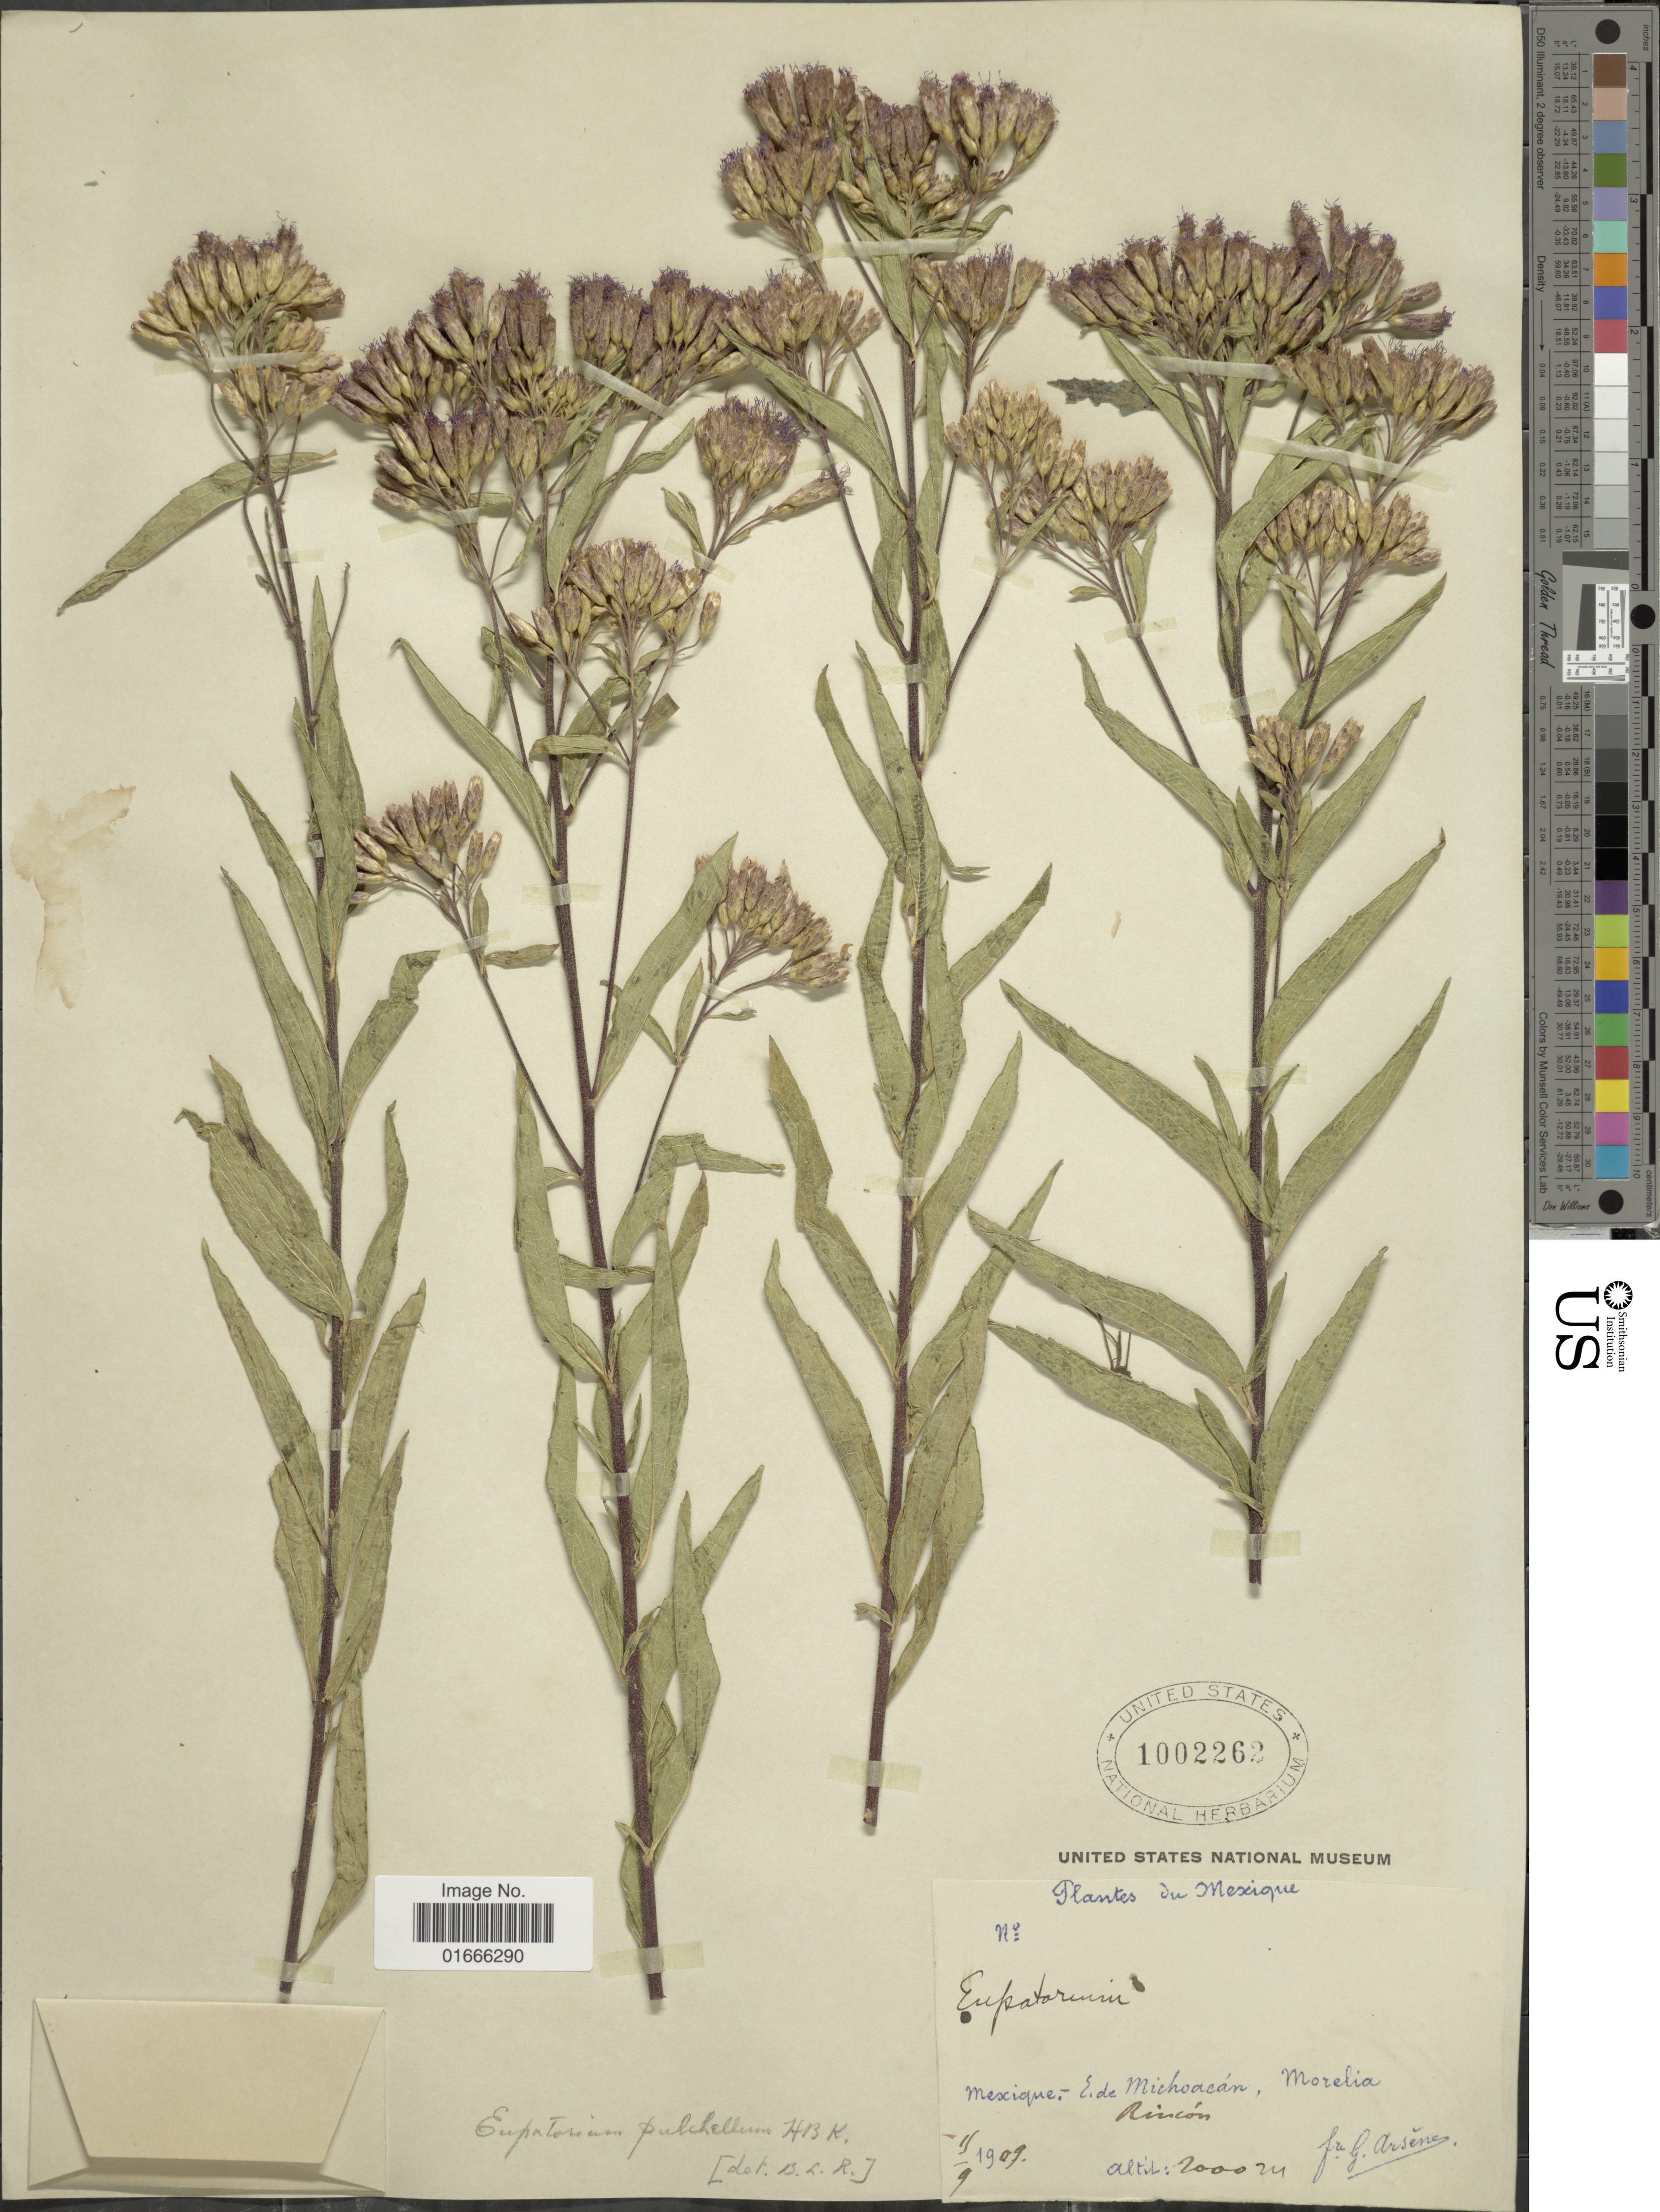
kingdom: Plantae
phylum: Tracheophyta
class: Magnoliopsida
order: Asterales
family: Asteraceae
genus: Chromolaena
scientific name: Chromolaena pulchella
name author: (Kunth) R.M. King & H. Rob.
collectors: Bro. G. Arsène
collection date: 1909-09-15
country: Mexico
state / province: Michoacán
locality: E. de Michoacan, Morelia, Rincon.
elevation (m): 2000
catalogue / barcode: US 1002262